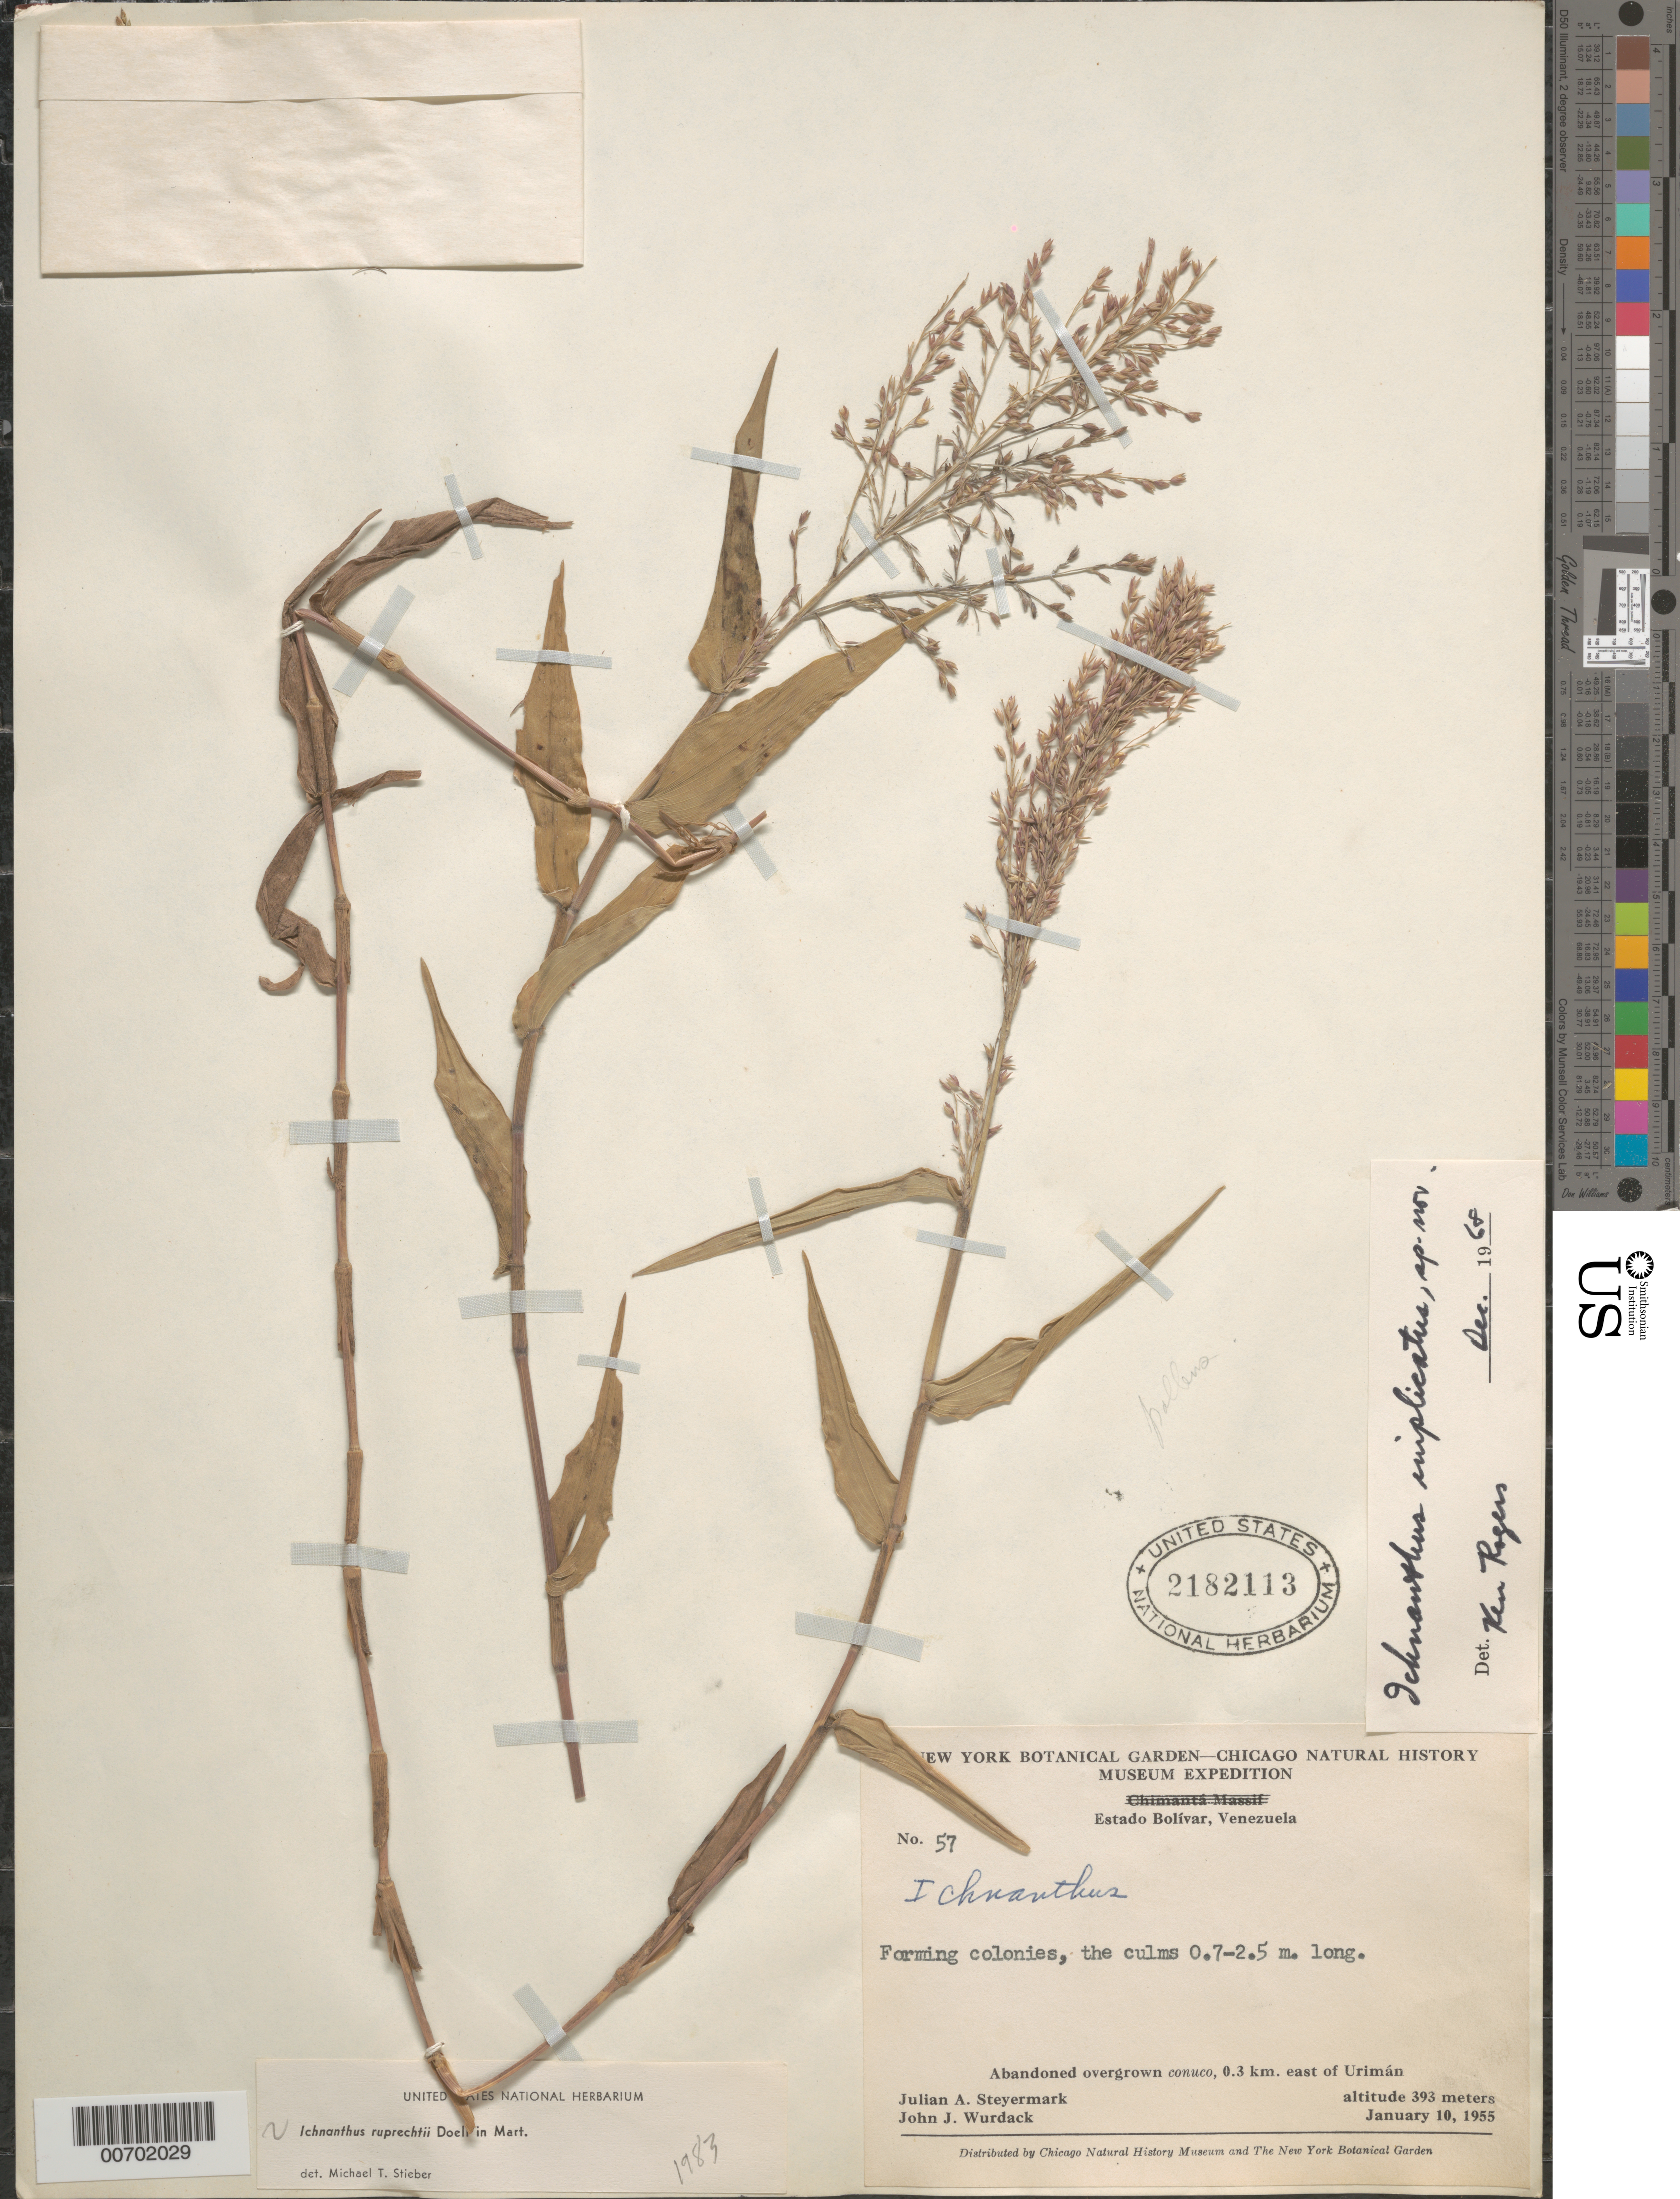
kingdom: Plantae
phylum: Tracheophyta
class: Liliopsida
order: Poales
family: Poaceae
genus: Ichnanthus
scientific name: Ichnanthus ruprechtii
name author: Döll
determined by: Stieber, M. T.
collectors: J. Steyermark & J. J. Wurdack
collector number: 55 57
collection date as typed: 10-Jan-55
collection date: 1955-01-10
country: Venezuela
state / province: Bolívar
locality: Chimantá Massif, 0.3 km E of Urimán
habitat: Abandoned overgrown conuco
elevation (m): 393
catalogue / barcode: US 2182113